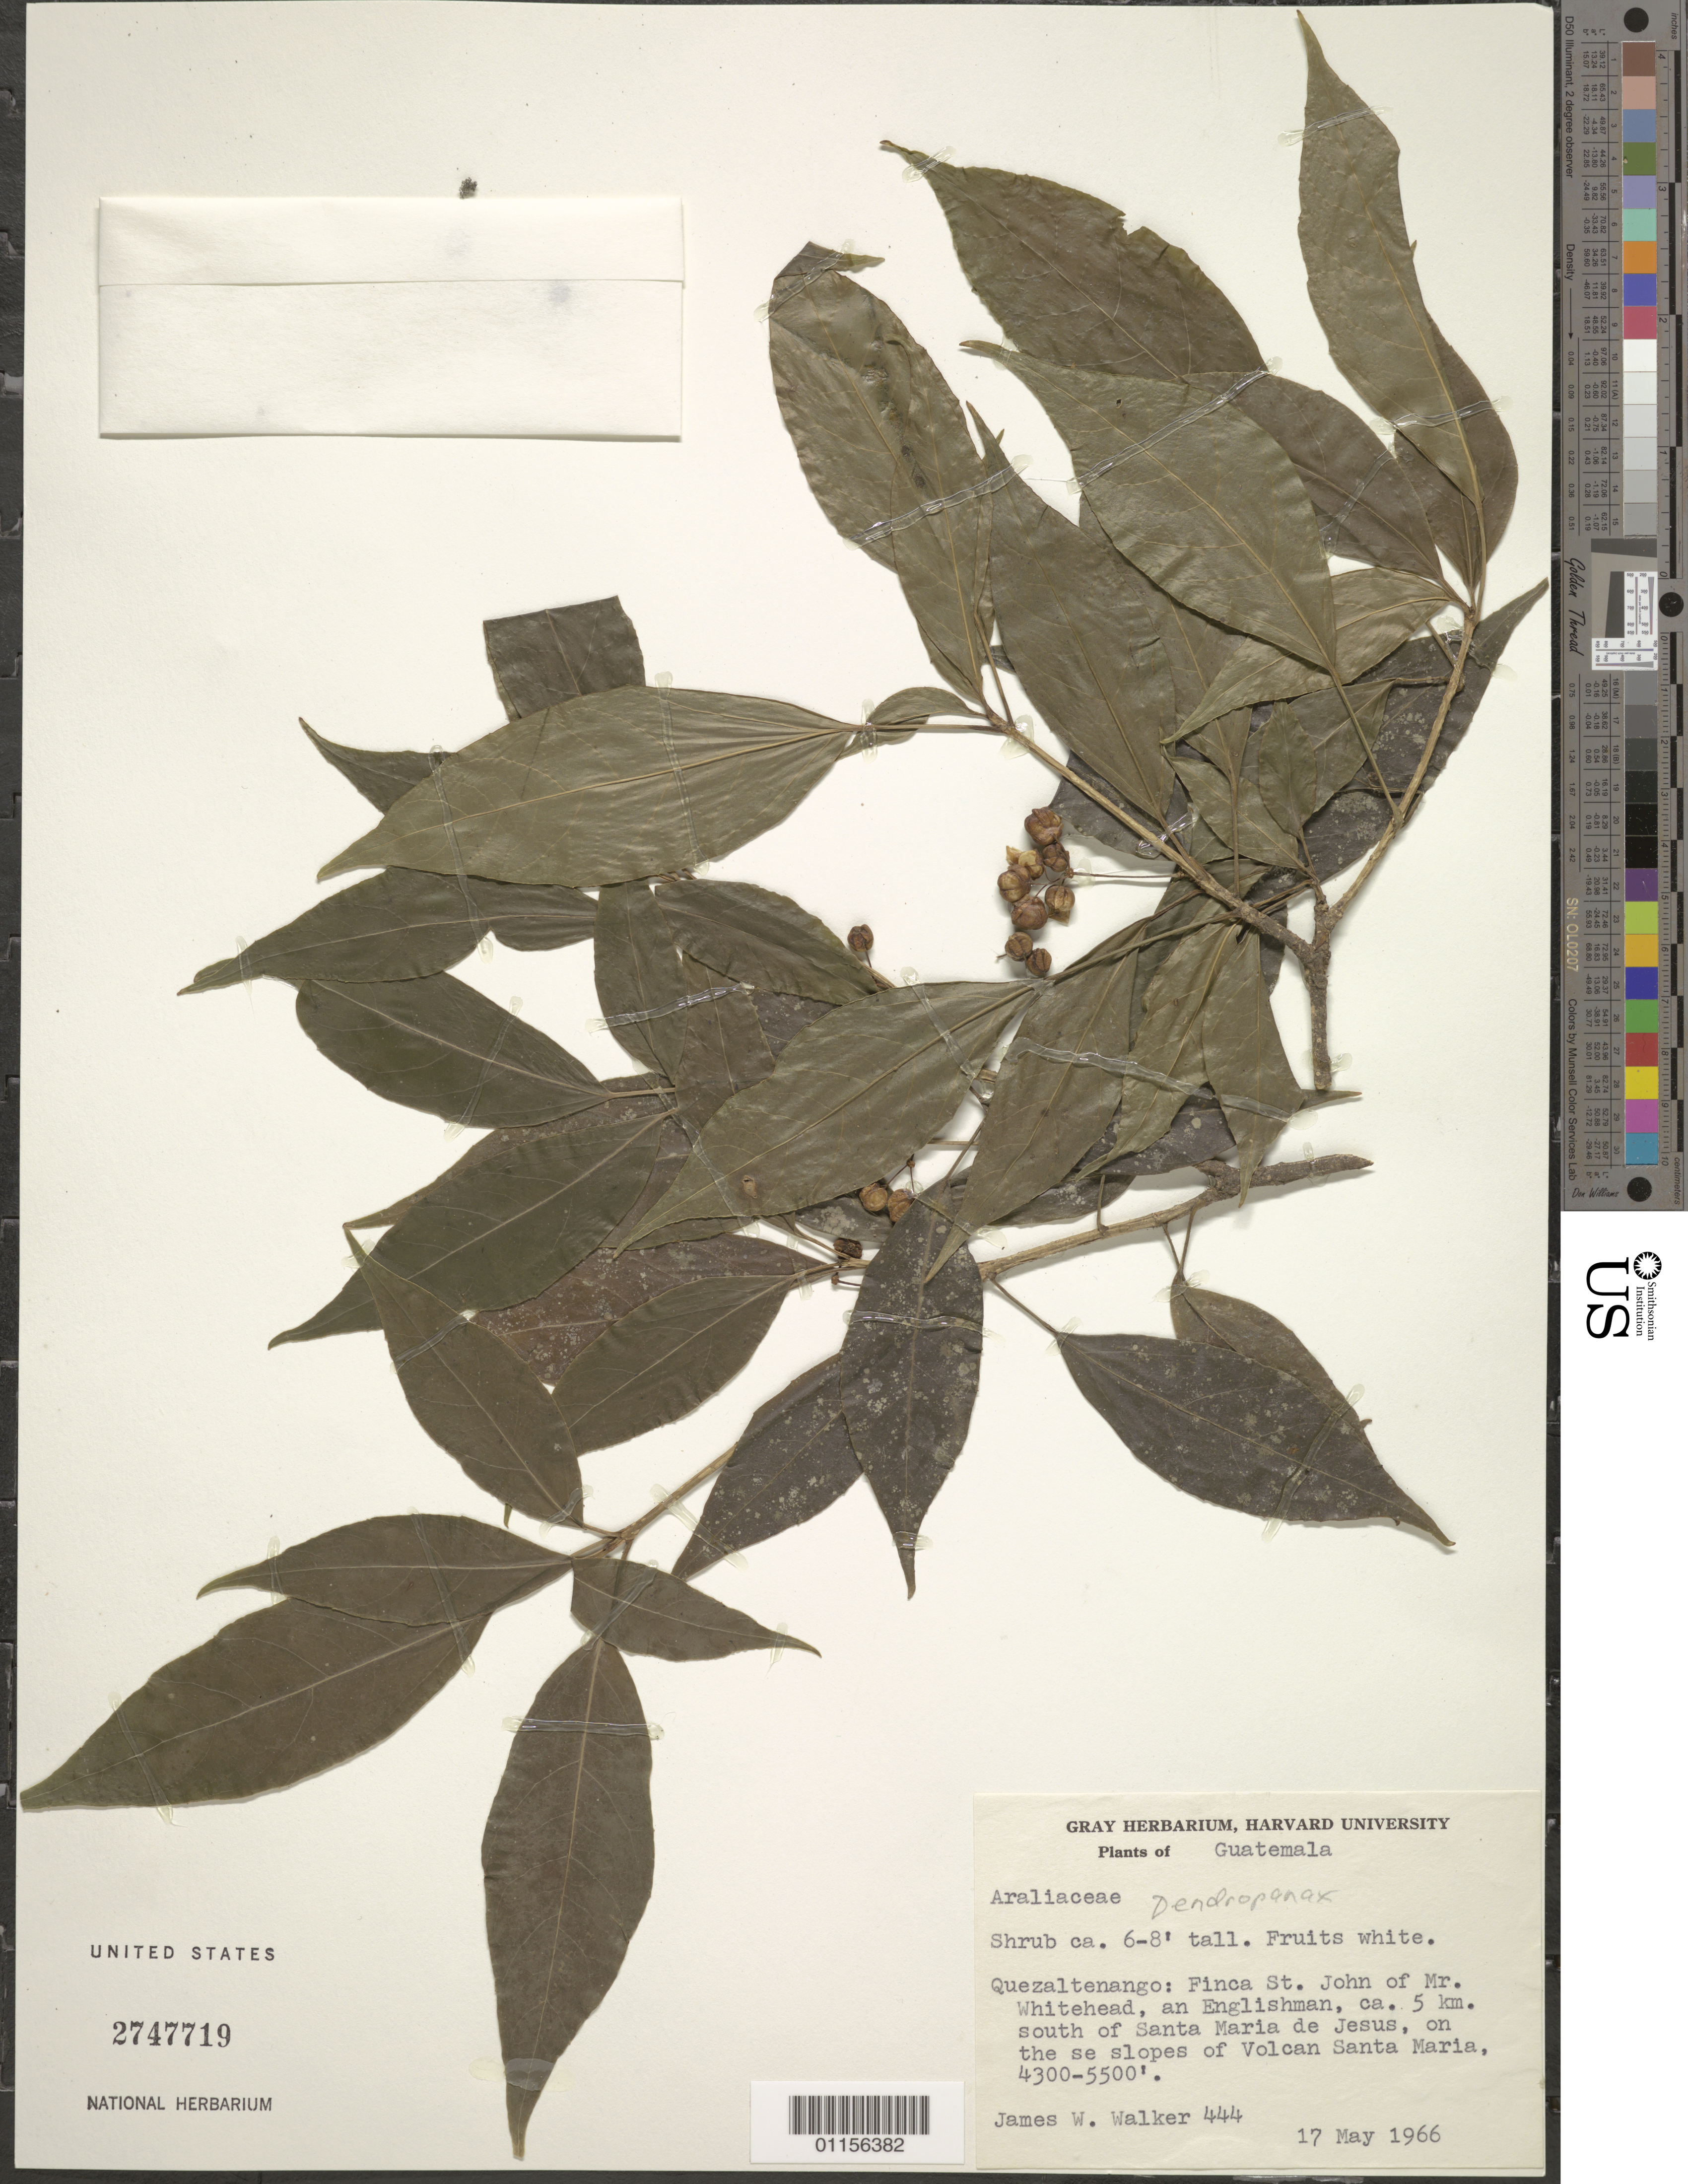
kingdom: Plantae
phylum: Tracheophyta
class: Magnoliopsida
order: Apiales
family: Araliaceae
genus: Dendropanax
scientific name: Dendropanax sp.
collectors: J. W. Walker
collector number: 444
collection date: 1966-05-17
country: Guatemala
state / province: Quetzaltenango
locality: Finca St John of Mr Whitehead, an Englishman, ca 5 km S of Santa Maria de Jesus, on the SE slopes of Volcan Santa Maria.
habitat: Shrub.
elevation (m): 1311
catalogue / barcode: US 2747719